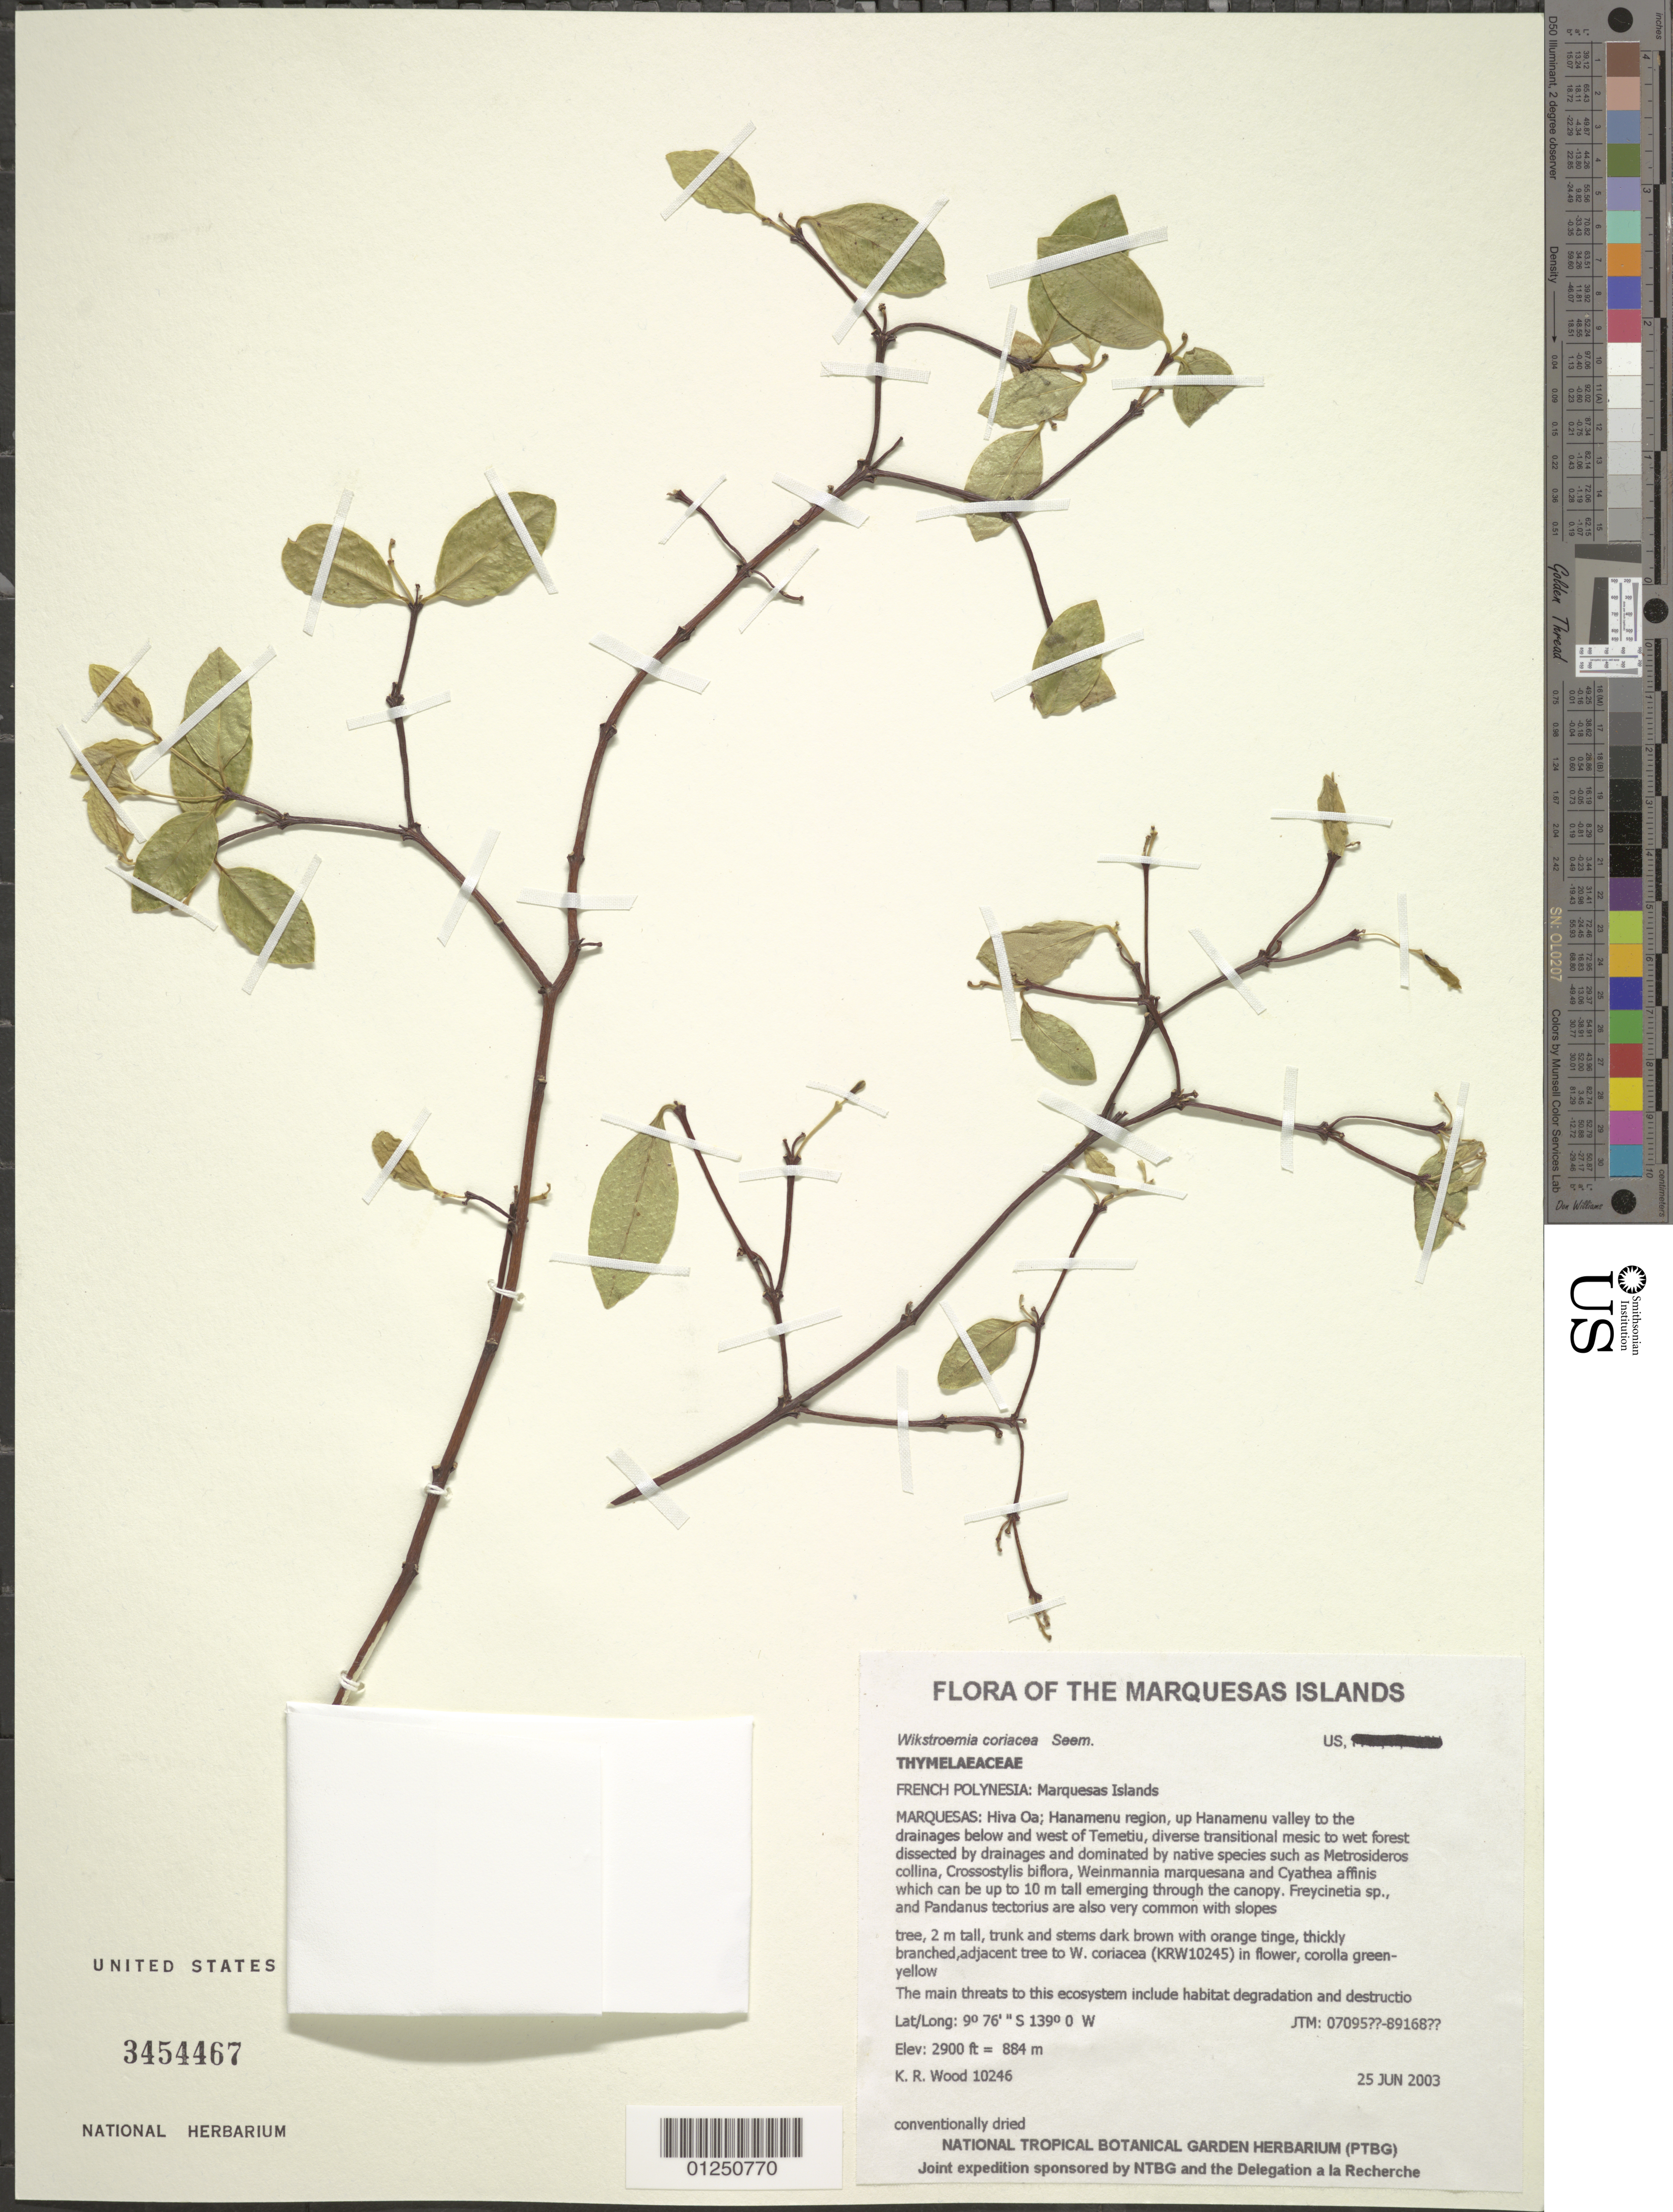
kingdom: Plantae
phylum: Tracheophyta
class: Magnoliopsida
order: Malvales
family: Thymelaeaceae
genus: Wikstroemia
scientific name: Wikstroemia coriacea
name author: Seem.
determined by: Lorence, David H., (PTBG), National Tropical Botanical Garden (UNITED STATES)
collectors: K. R. Wood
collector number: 10246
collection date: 2003-06-25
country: French Polynesia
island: Hiva Oa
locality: Hanamenu region, up Hanamenu valley to the drainages below and west of Temetiu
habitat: Diverse transitional mesic to wet forest dissected by drainages. Upper slope, W aspect, moderate slope, scattered, mesic to wet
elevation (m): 884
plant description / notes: Habitat degradation and destruction by feral pigs, catastrophic extinction through environmental events, predation by rats that eat seeds, competition with non-native plant taxa such as, Ageratum conyzoides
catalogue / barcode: US 3454467